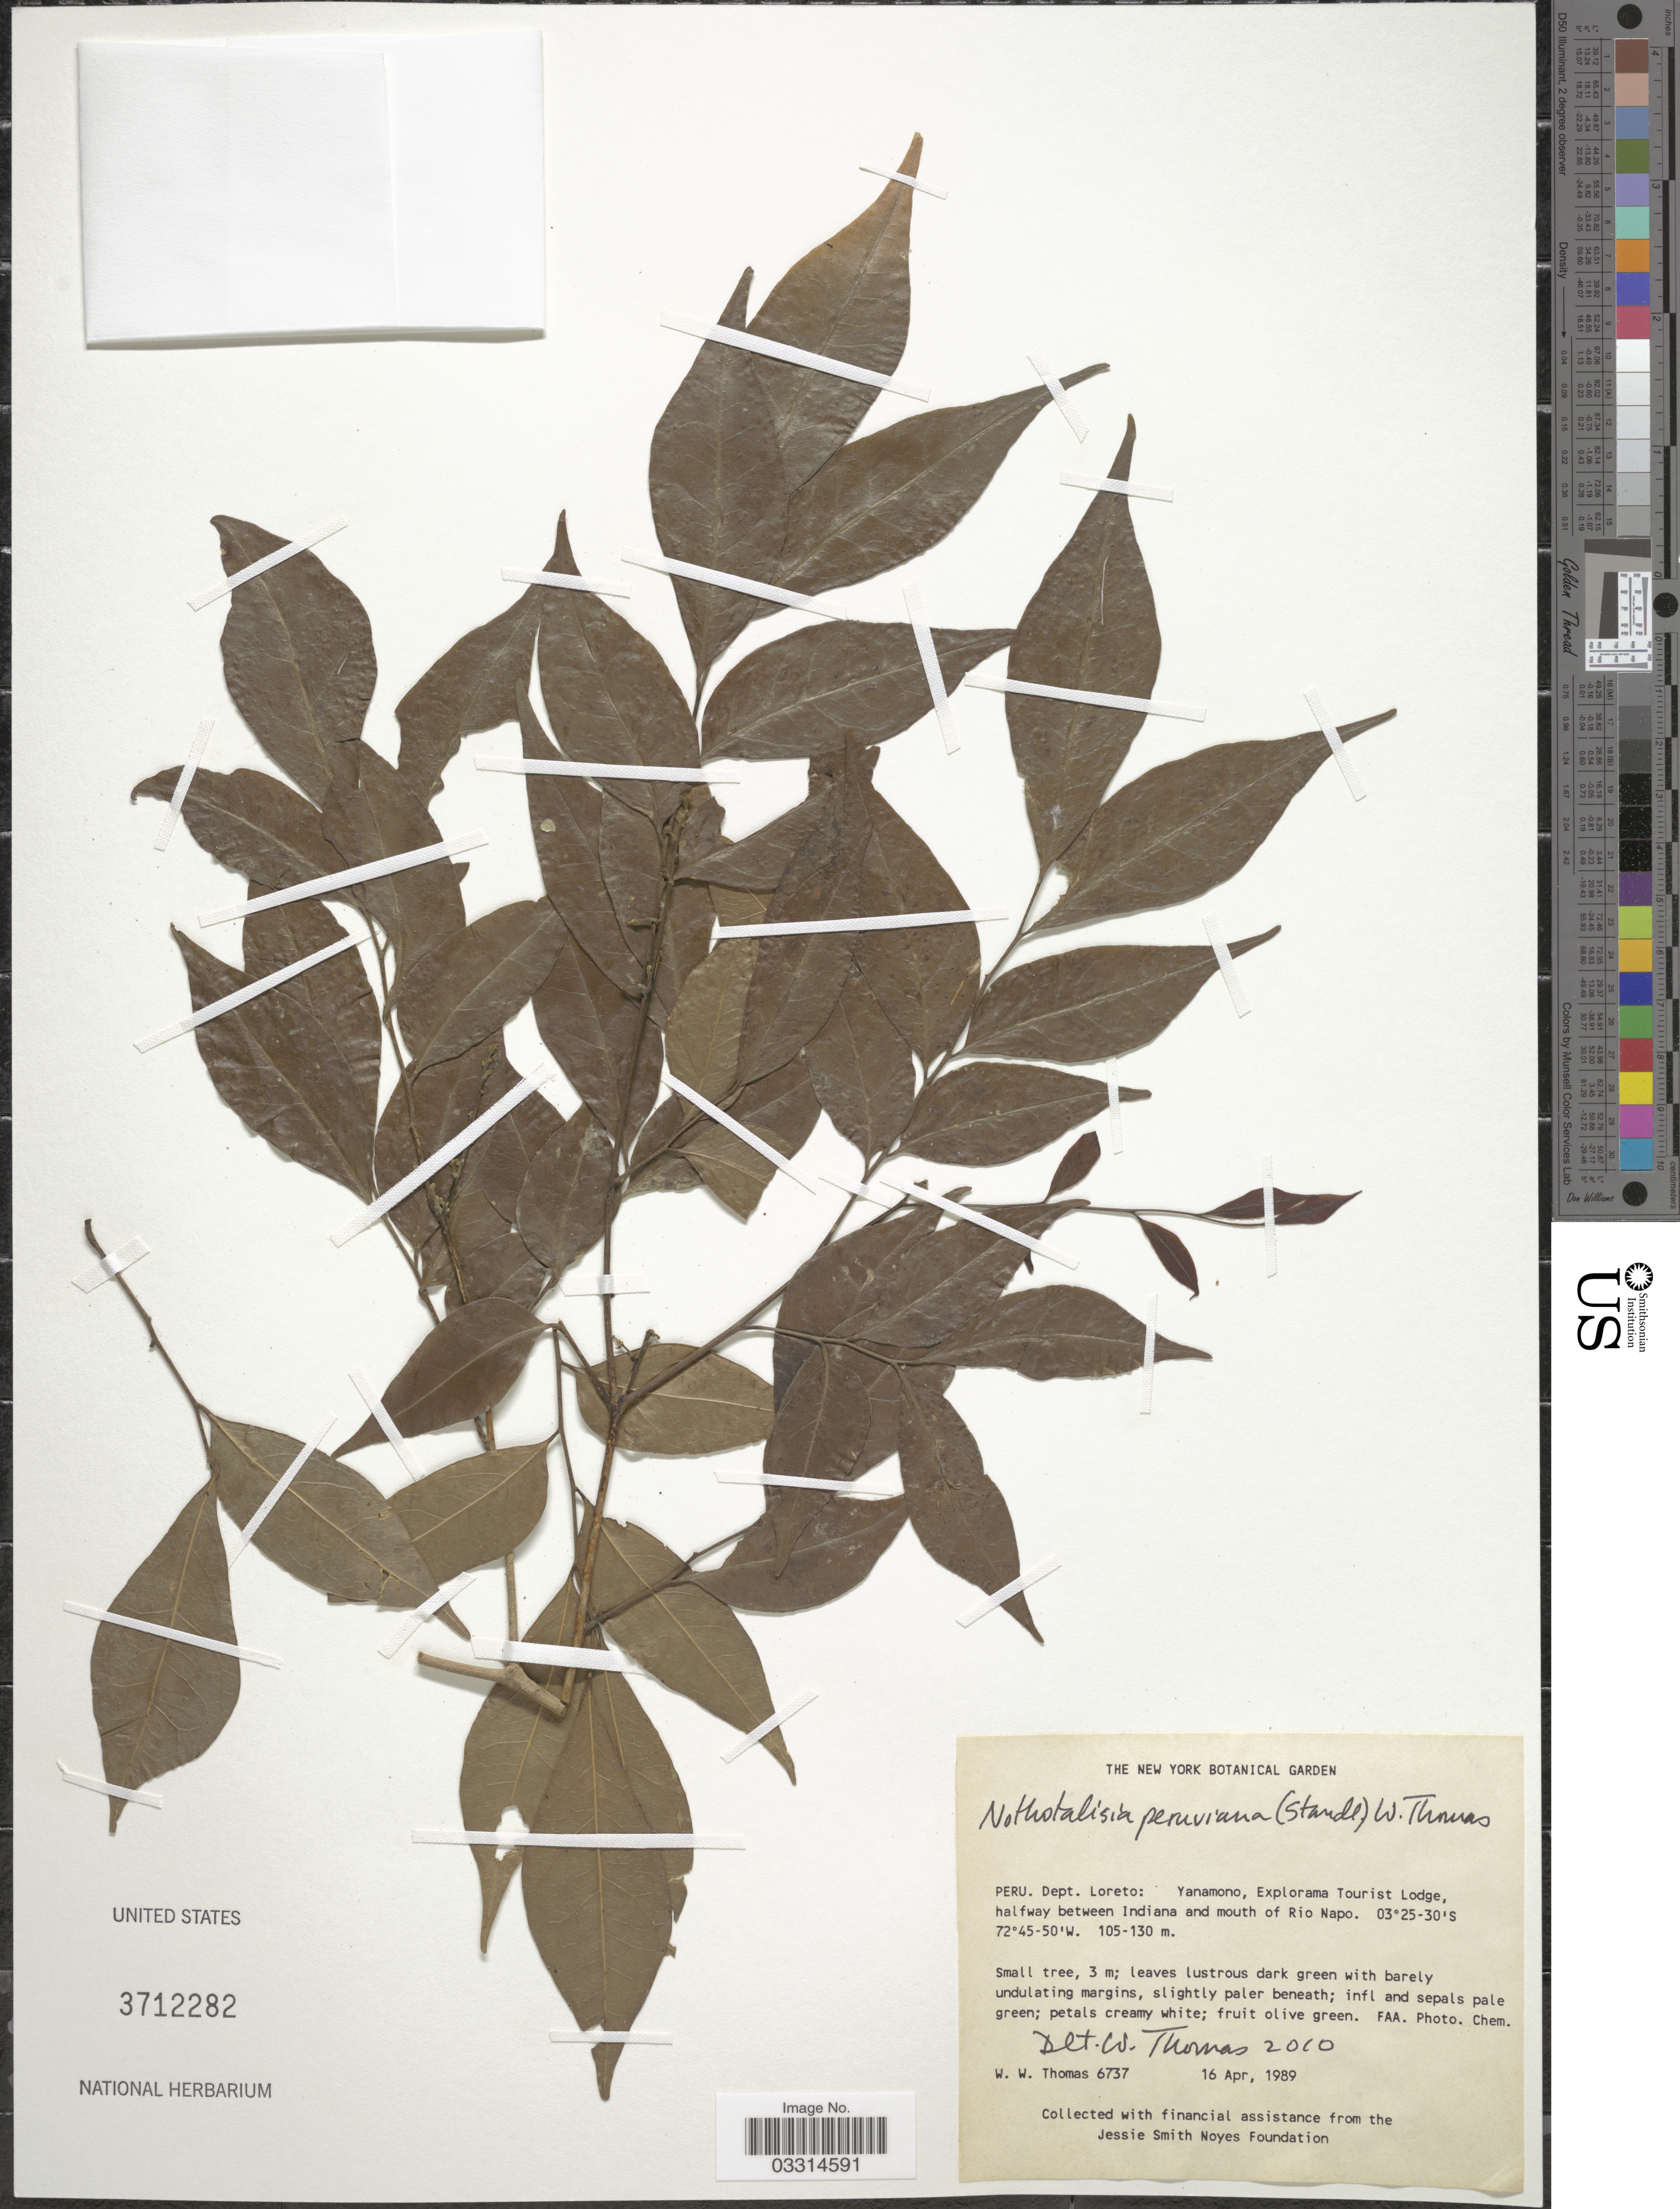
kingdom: Plantae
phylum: Tracheophyta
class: Magnoliopsida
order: Picramniales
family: Picramniaceae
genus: Nothotalisia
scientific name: Nothotalisia peruviana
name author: (Standl.) W.W. Thomas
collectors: W. Thomas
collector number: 6737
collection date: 1989-04-16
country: Peru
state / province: Loreto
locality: Dept. Loreto: Yanamono, Explorama Tourist Lodge, halfway between Indiana and mouth of Rio Napo.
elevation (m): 105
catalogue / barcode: US 3712282